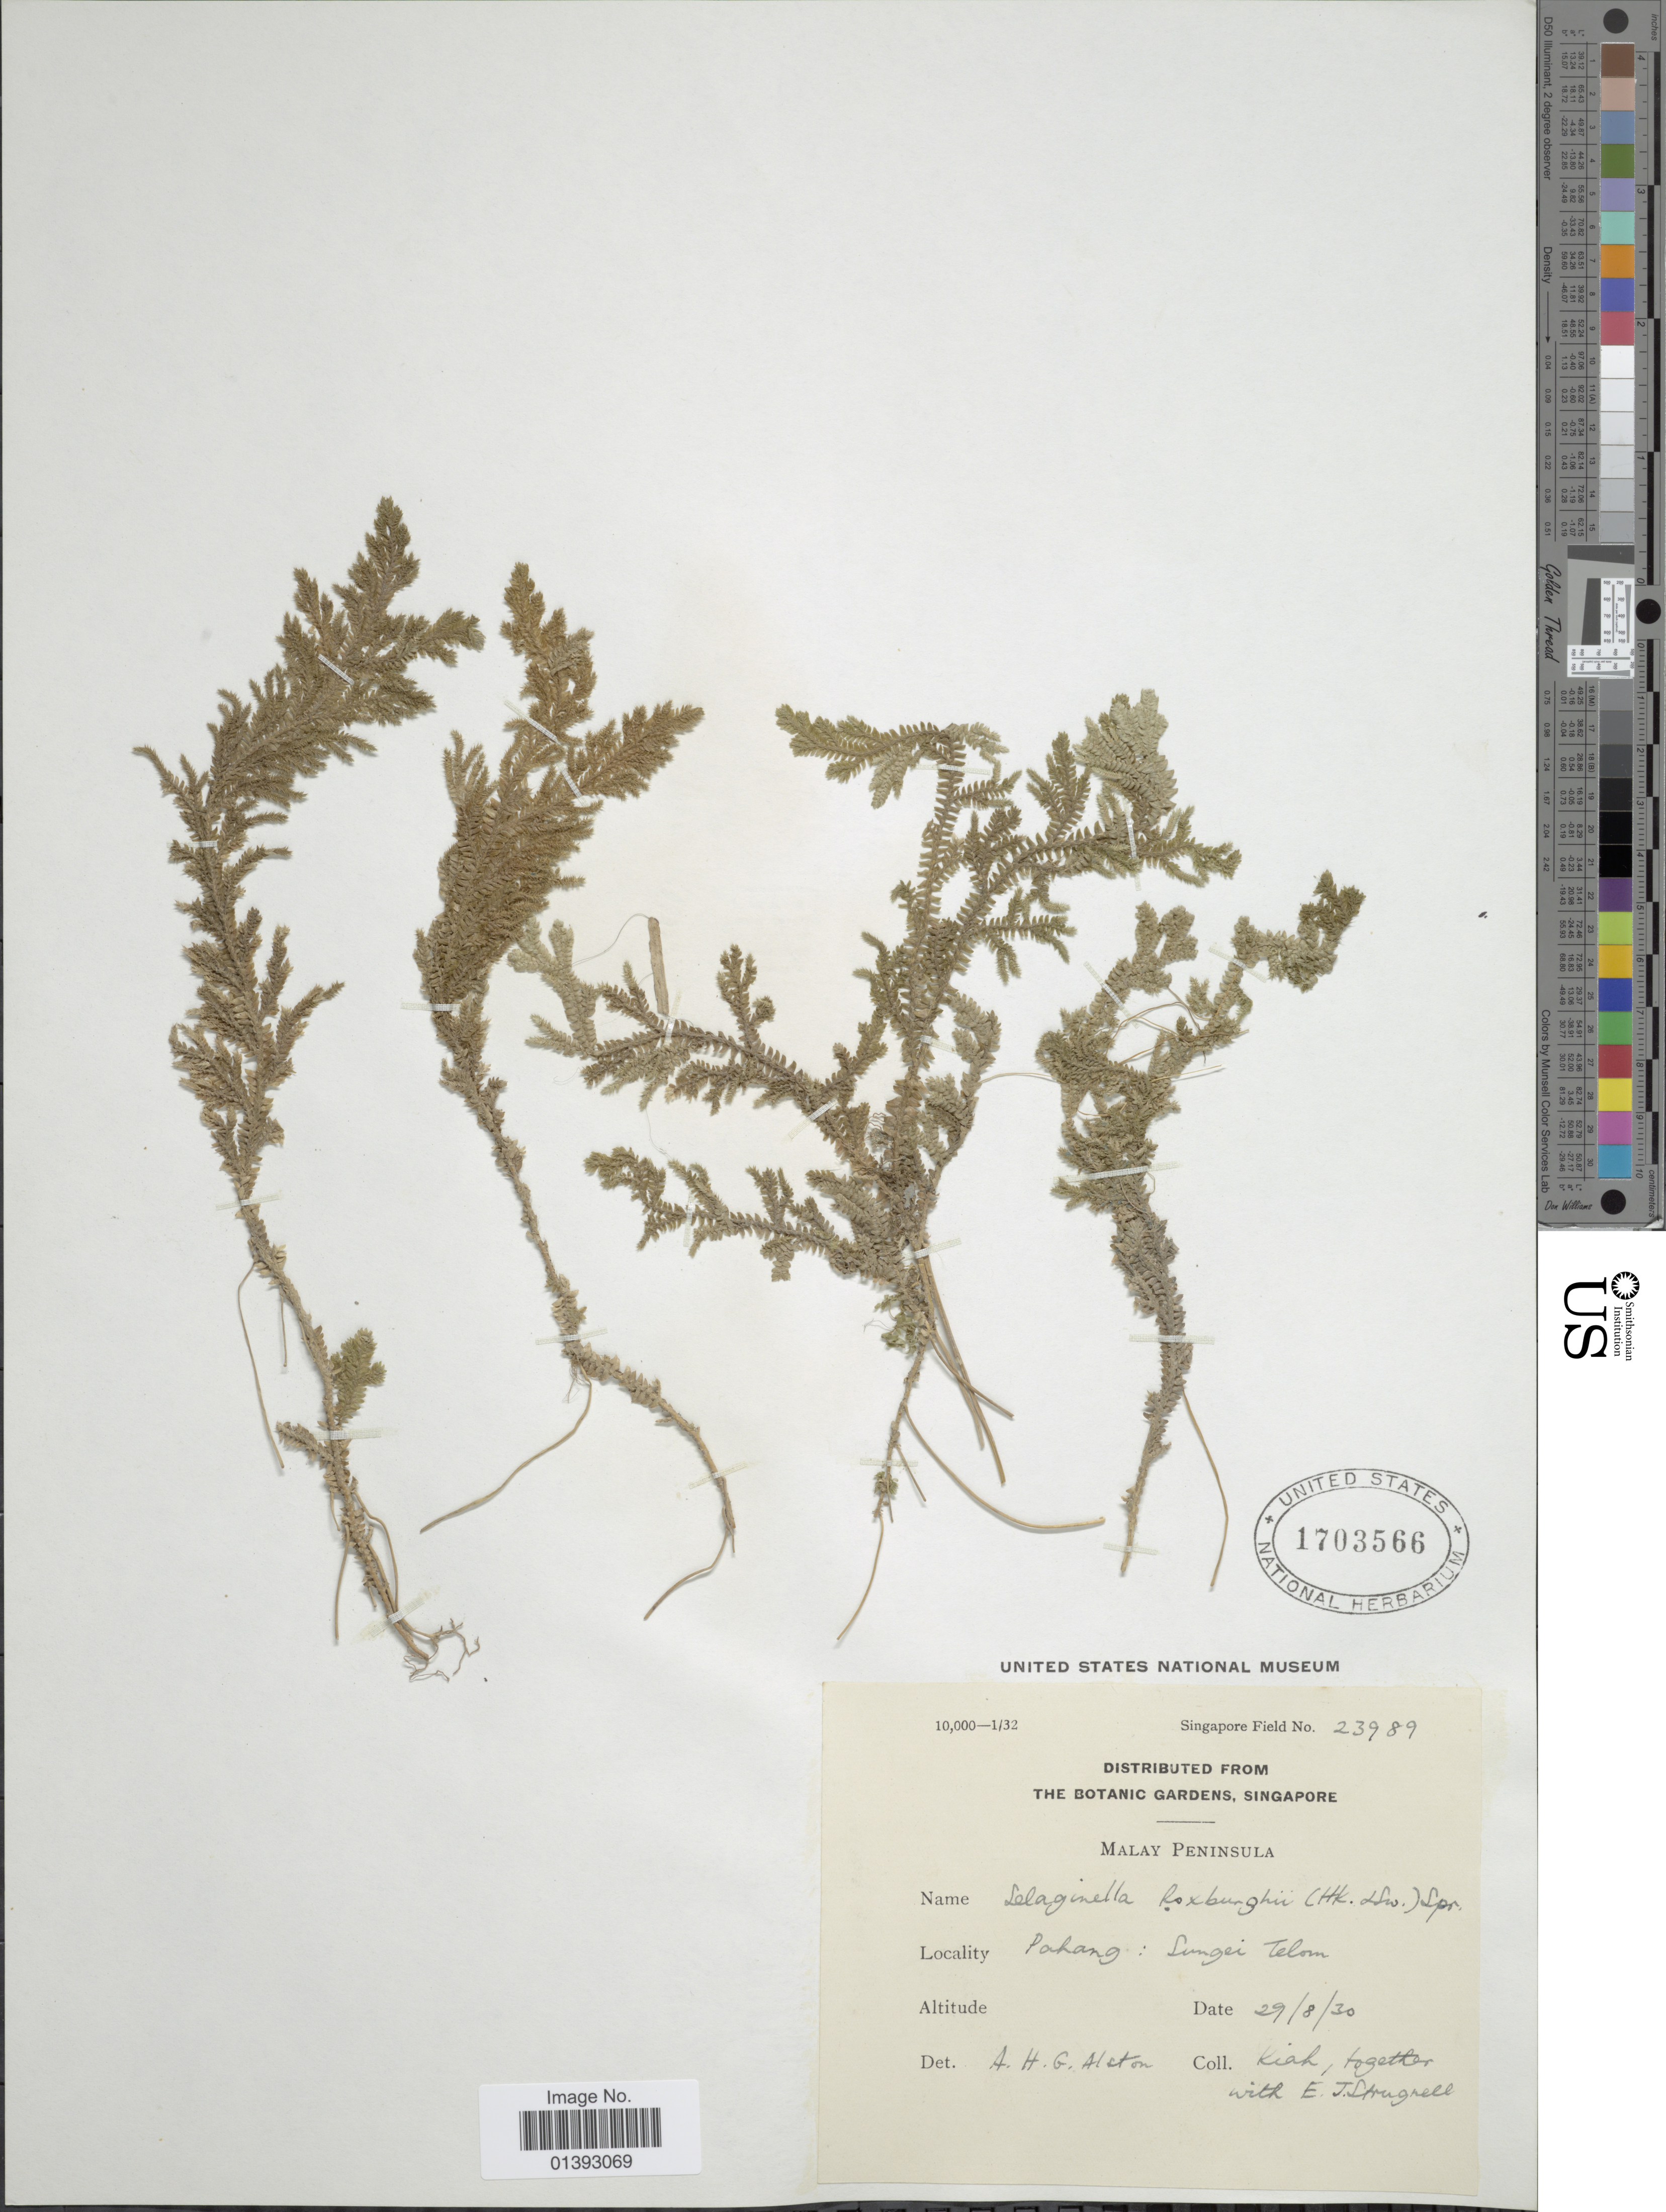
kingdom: Plantae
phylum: Tracheophyta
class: Lycopodiopsida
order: Selaginellales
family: Selaginellaceae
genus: Selaginella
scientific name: Selaginella roxburghii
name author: (Hook. & Grev.) Spring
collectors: -. Kiah & E. Strugnell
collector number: Singapore Field 23989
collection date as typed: Transcribed d/m/y: 29/8/30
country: Malaysia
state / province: Pahang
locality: Sungei Telom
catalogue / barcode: US 1703566